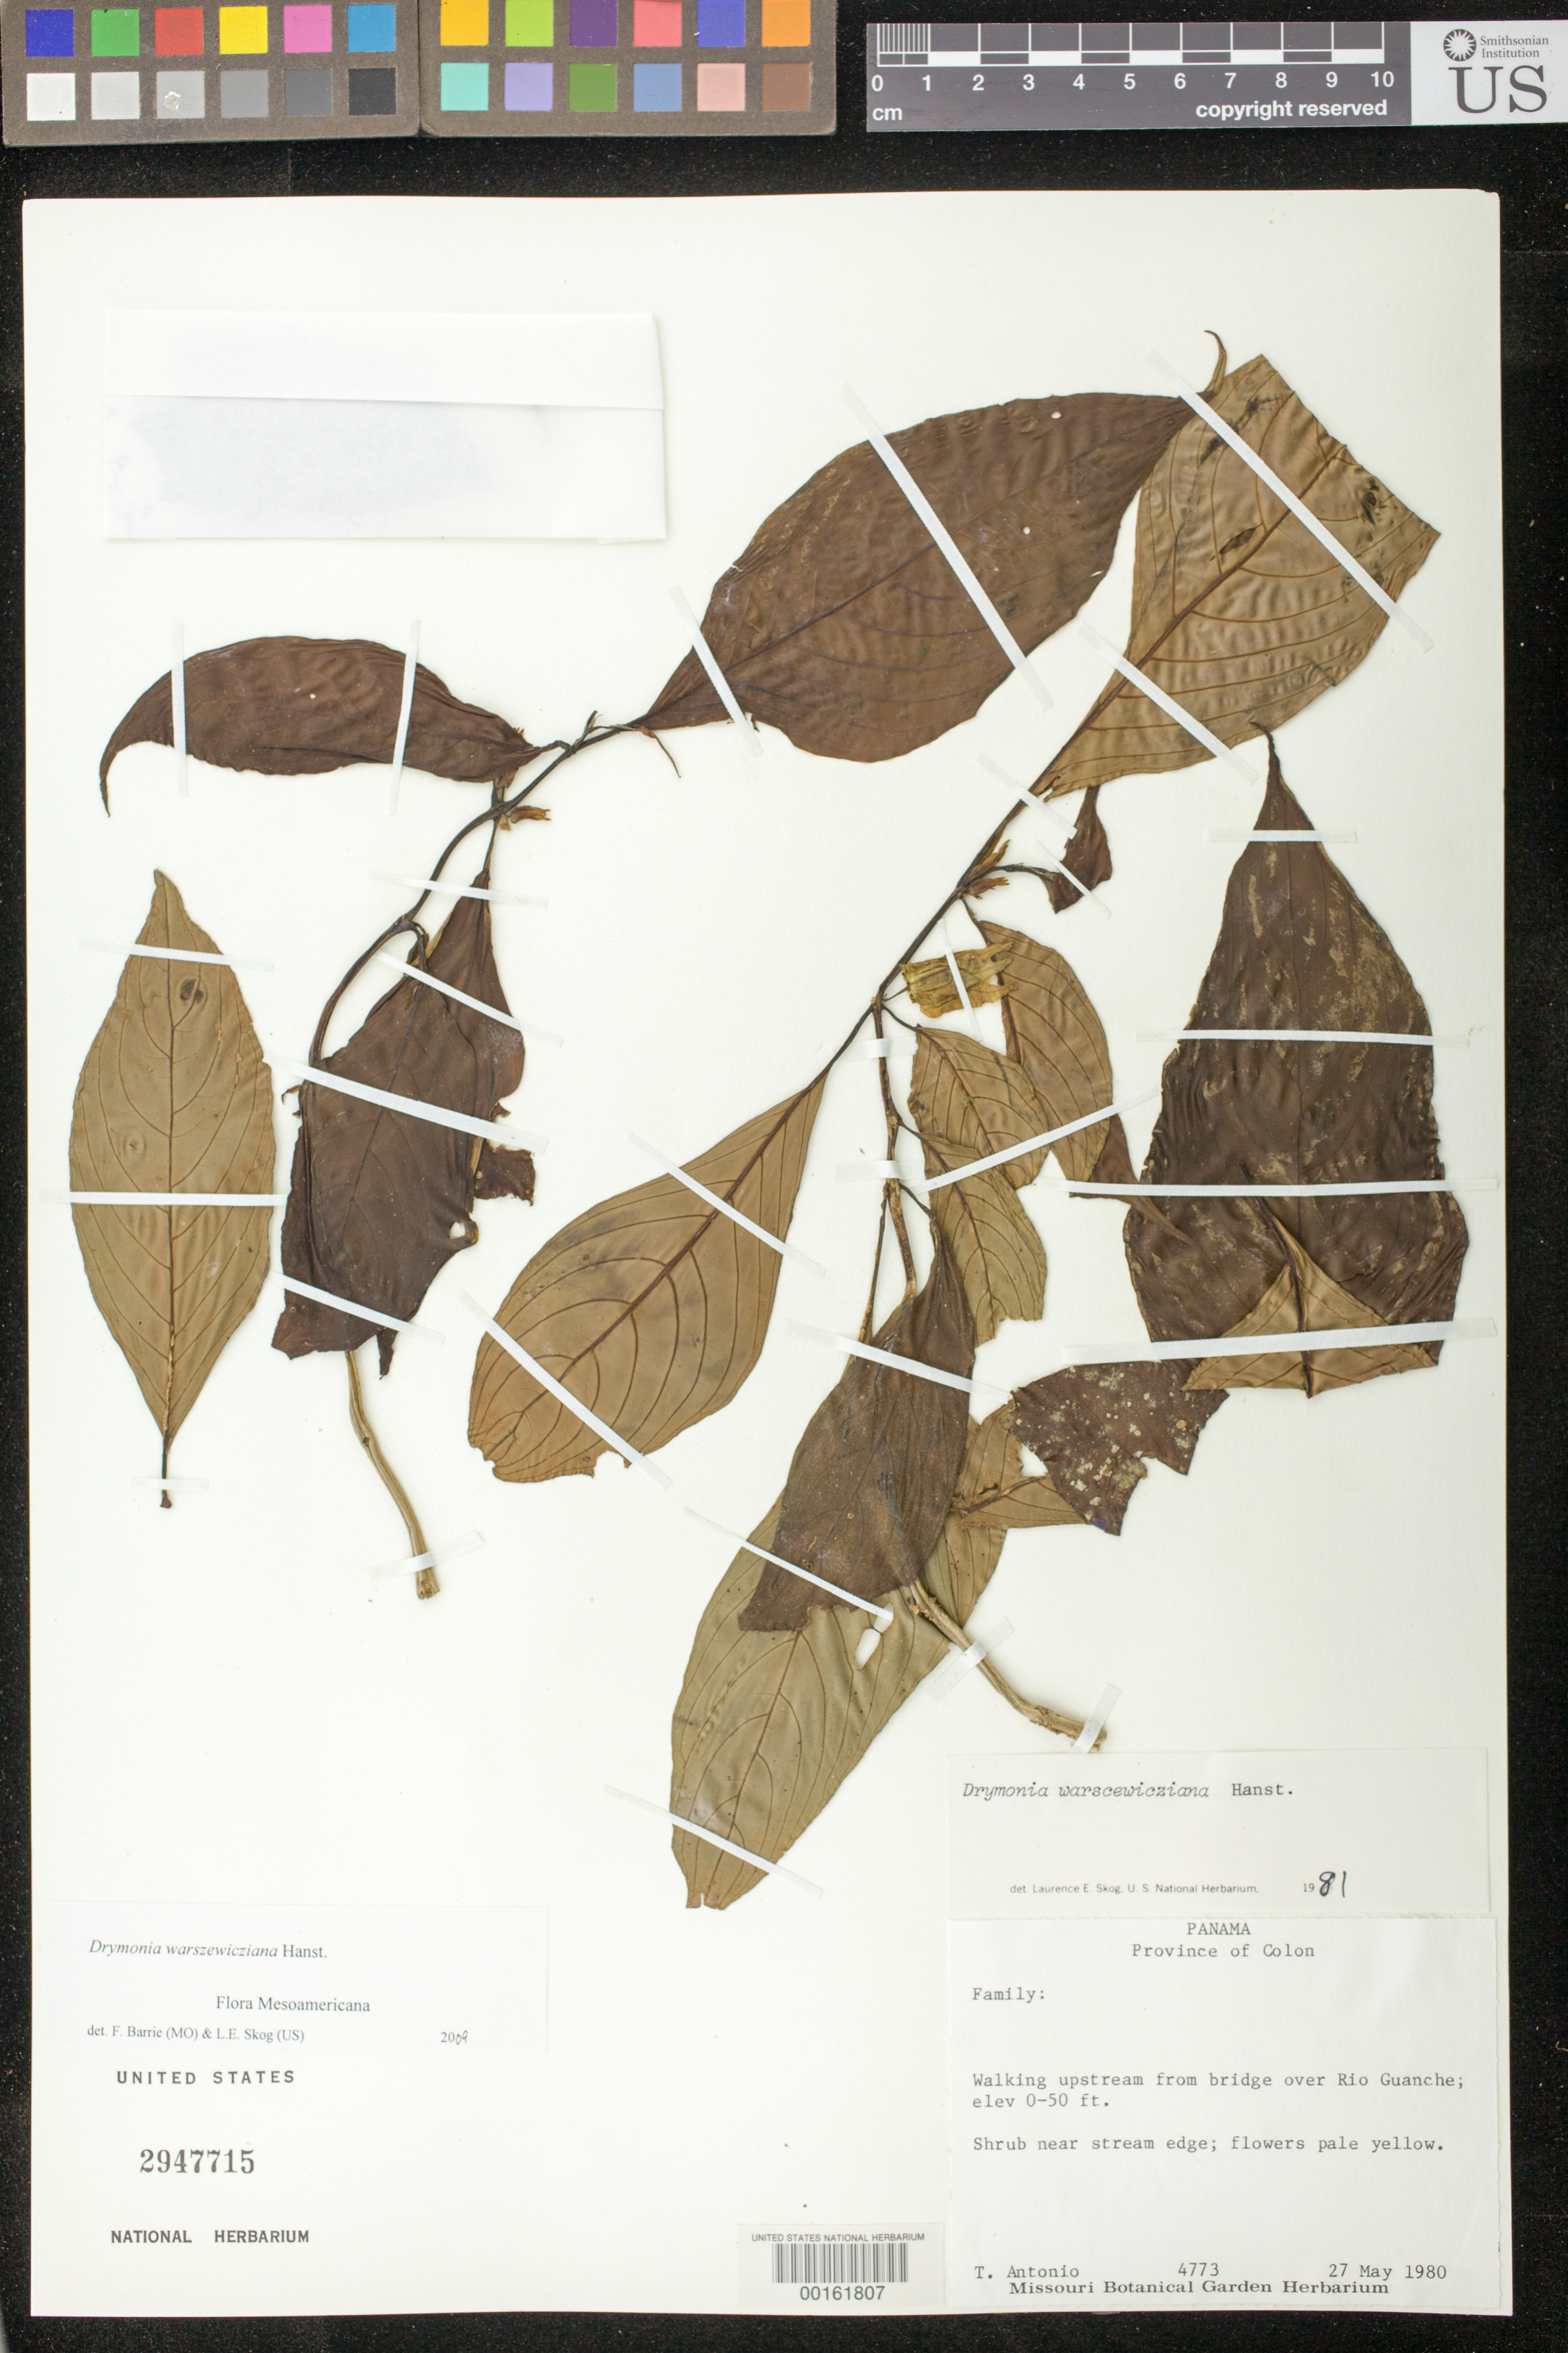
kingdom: Plantae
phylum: Tracheophyta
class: Magnoliopsida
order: Lamiales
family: Gesneriaceae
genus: Drymonia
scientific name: Drymonia warszewicziana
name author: Hanst.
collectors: T. Antonio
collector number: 4773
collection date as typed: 27 May 1980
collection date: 1980-05-27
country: Panama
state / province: Colón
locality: Walking upstream from bridge over Rio Guanche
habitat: Near stream edge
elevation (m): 0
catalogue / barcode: US 2947715